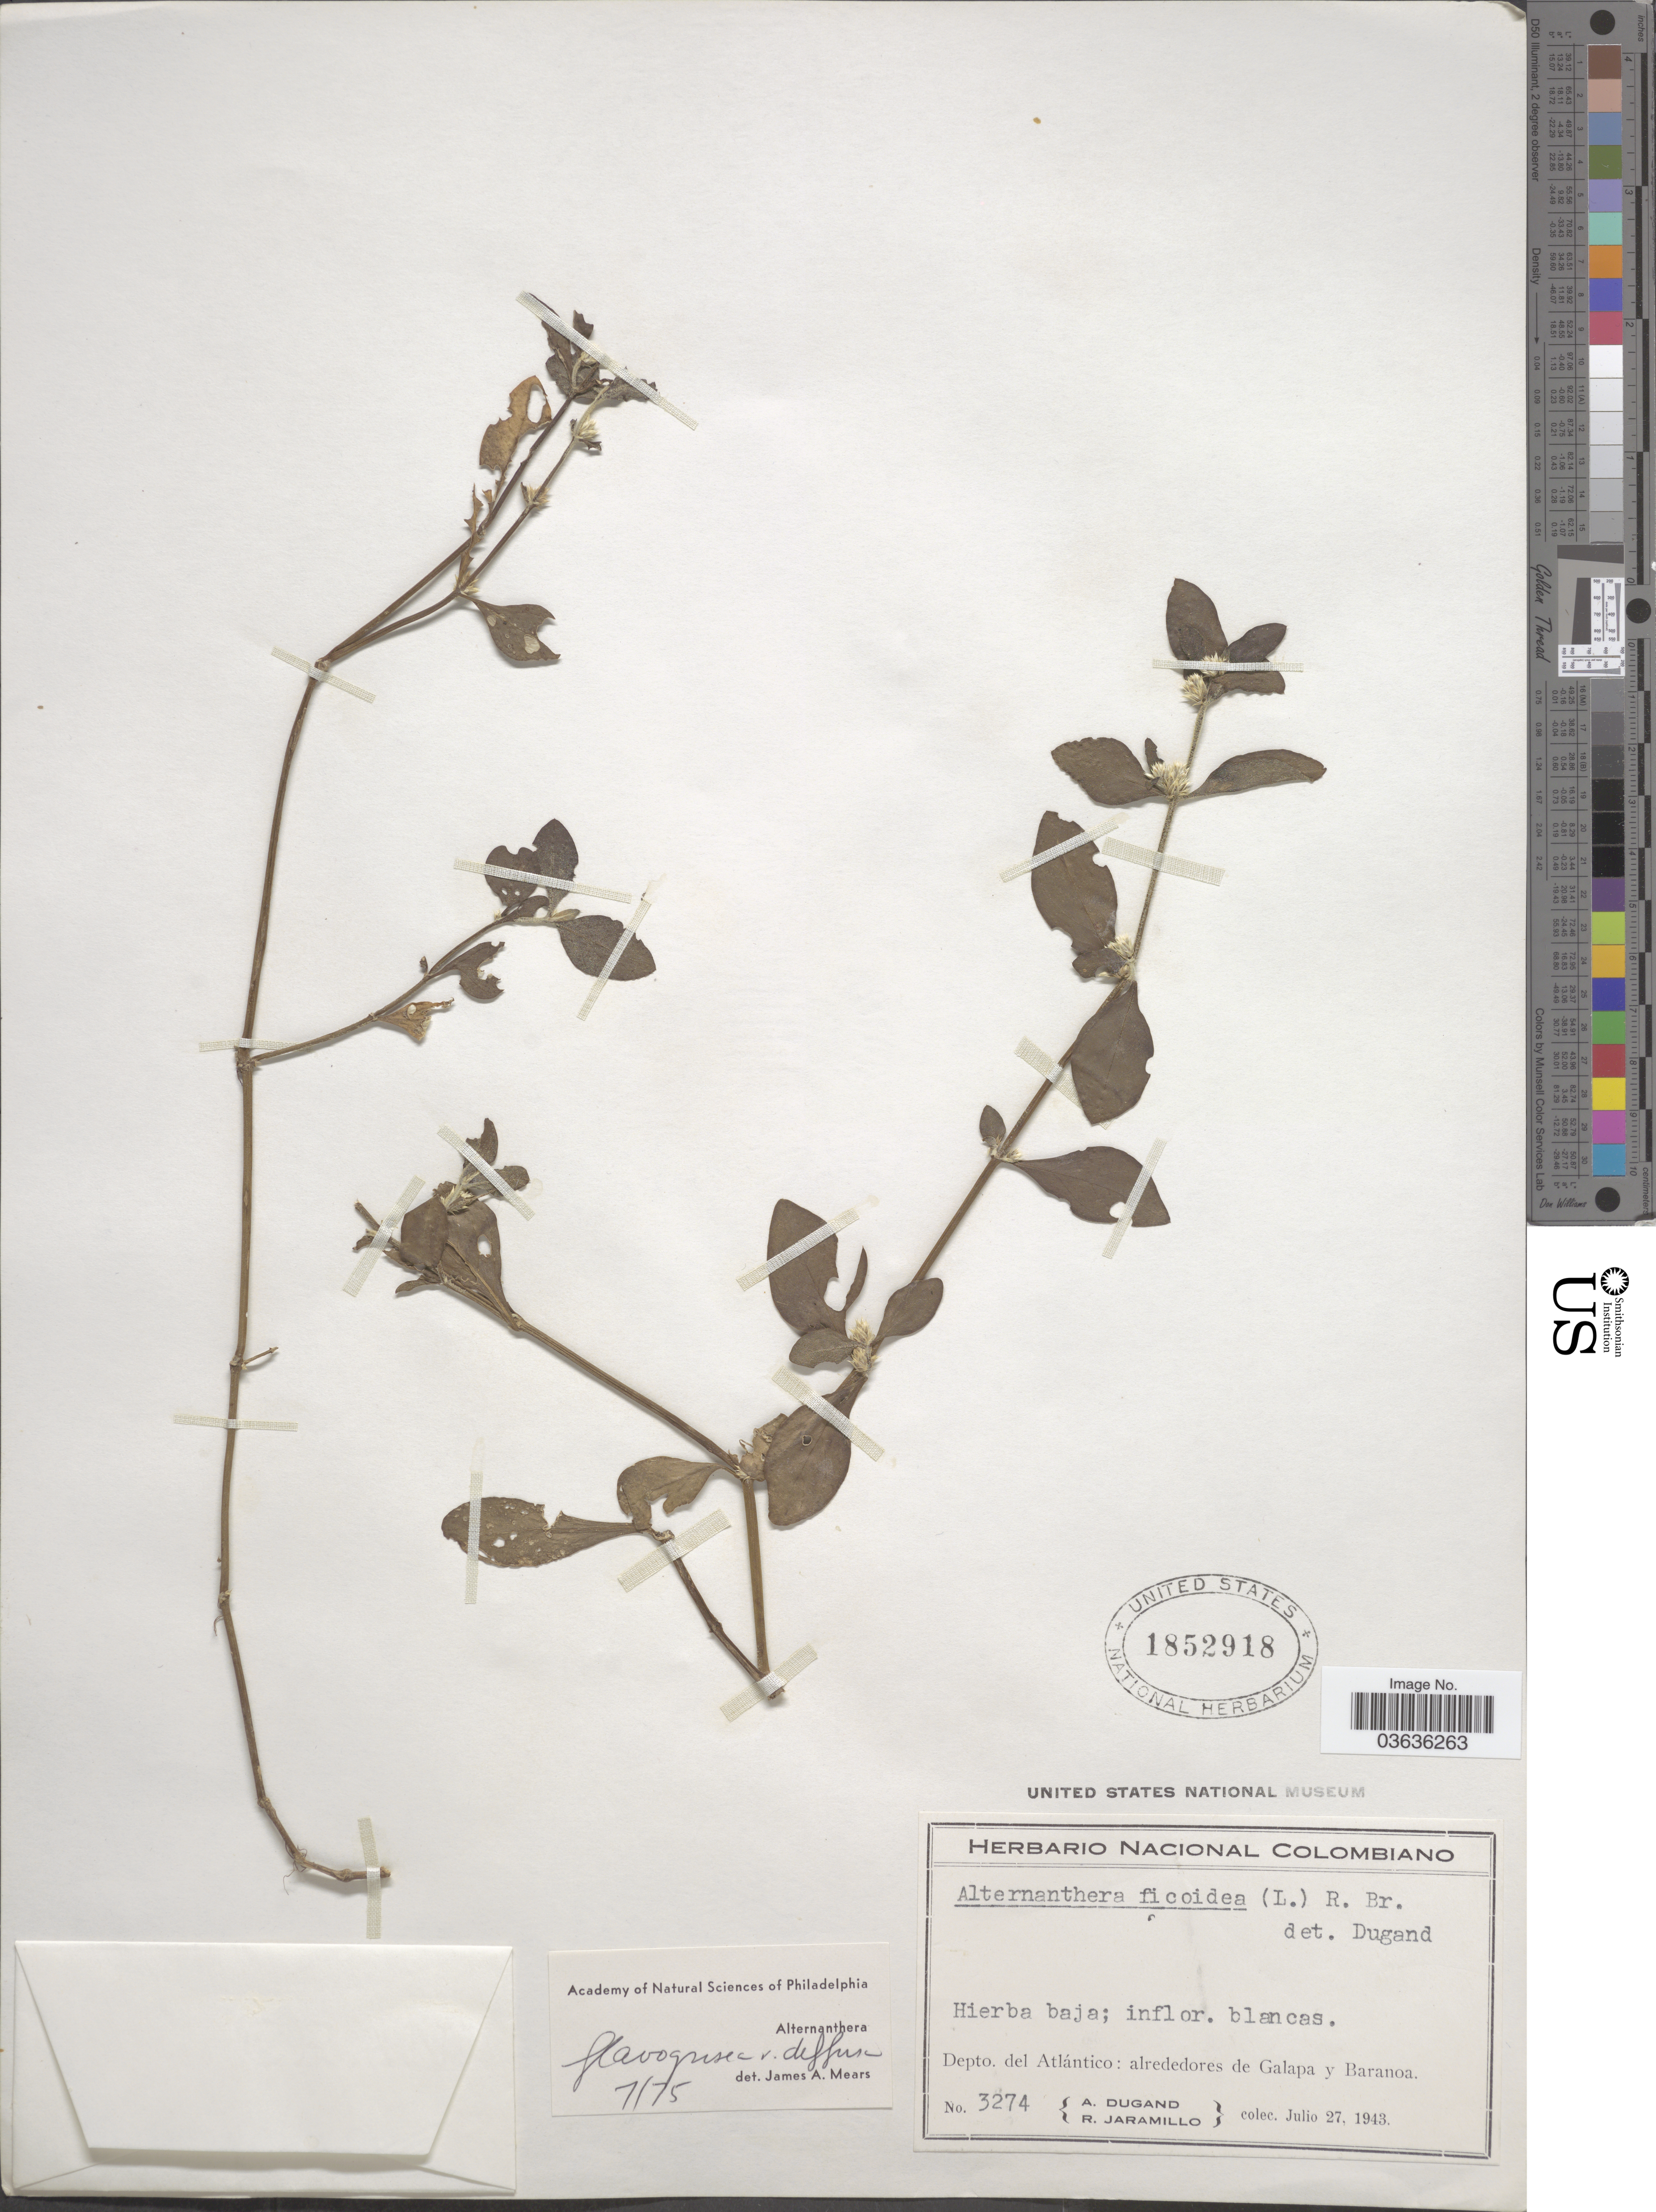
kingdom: Plantae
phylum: Tracheophyta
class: Magnoliopsida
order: Caryophyllales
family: Amaranthaceae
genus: Alternanthera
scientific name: Alternanthera flavogrisea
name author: Urb.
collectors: A. Dugand & R. Jaramillo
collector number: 3274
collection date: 1943-07-27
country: Colombia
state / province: Atlántico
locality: Depto. del Atlántico: alrededores de Galapa y Baranoa.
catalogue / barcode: US 1852918